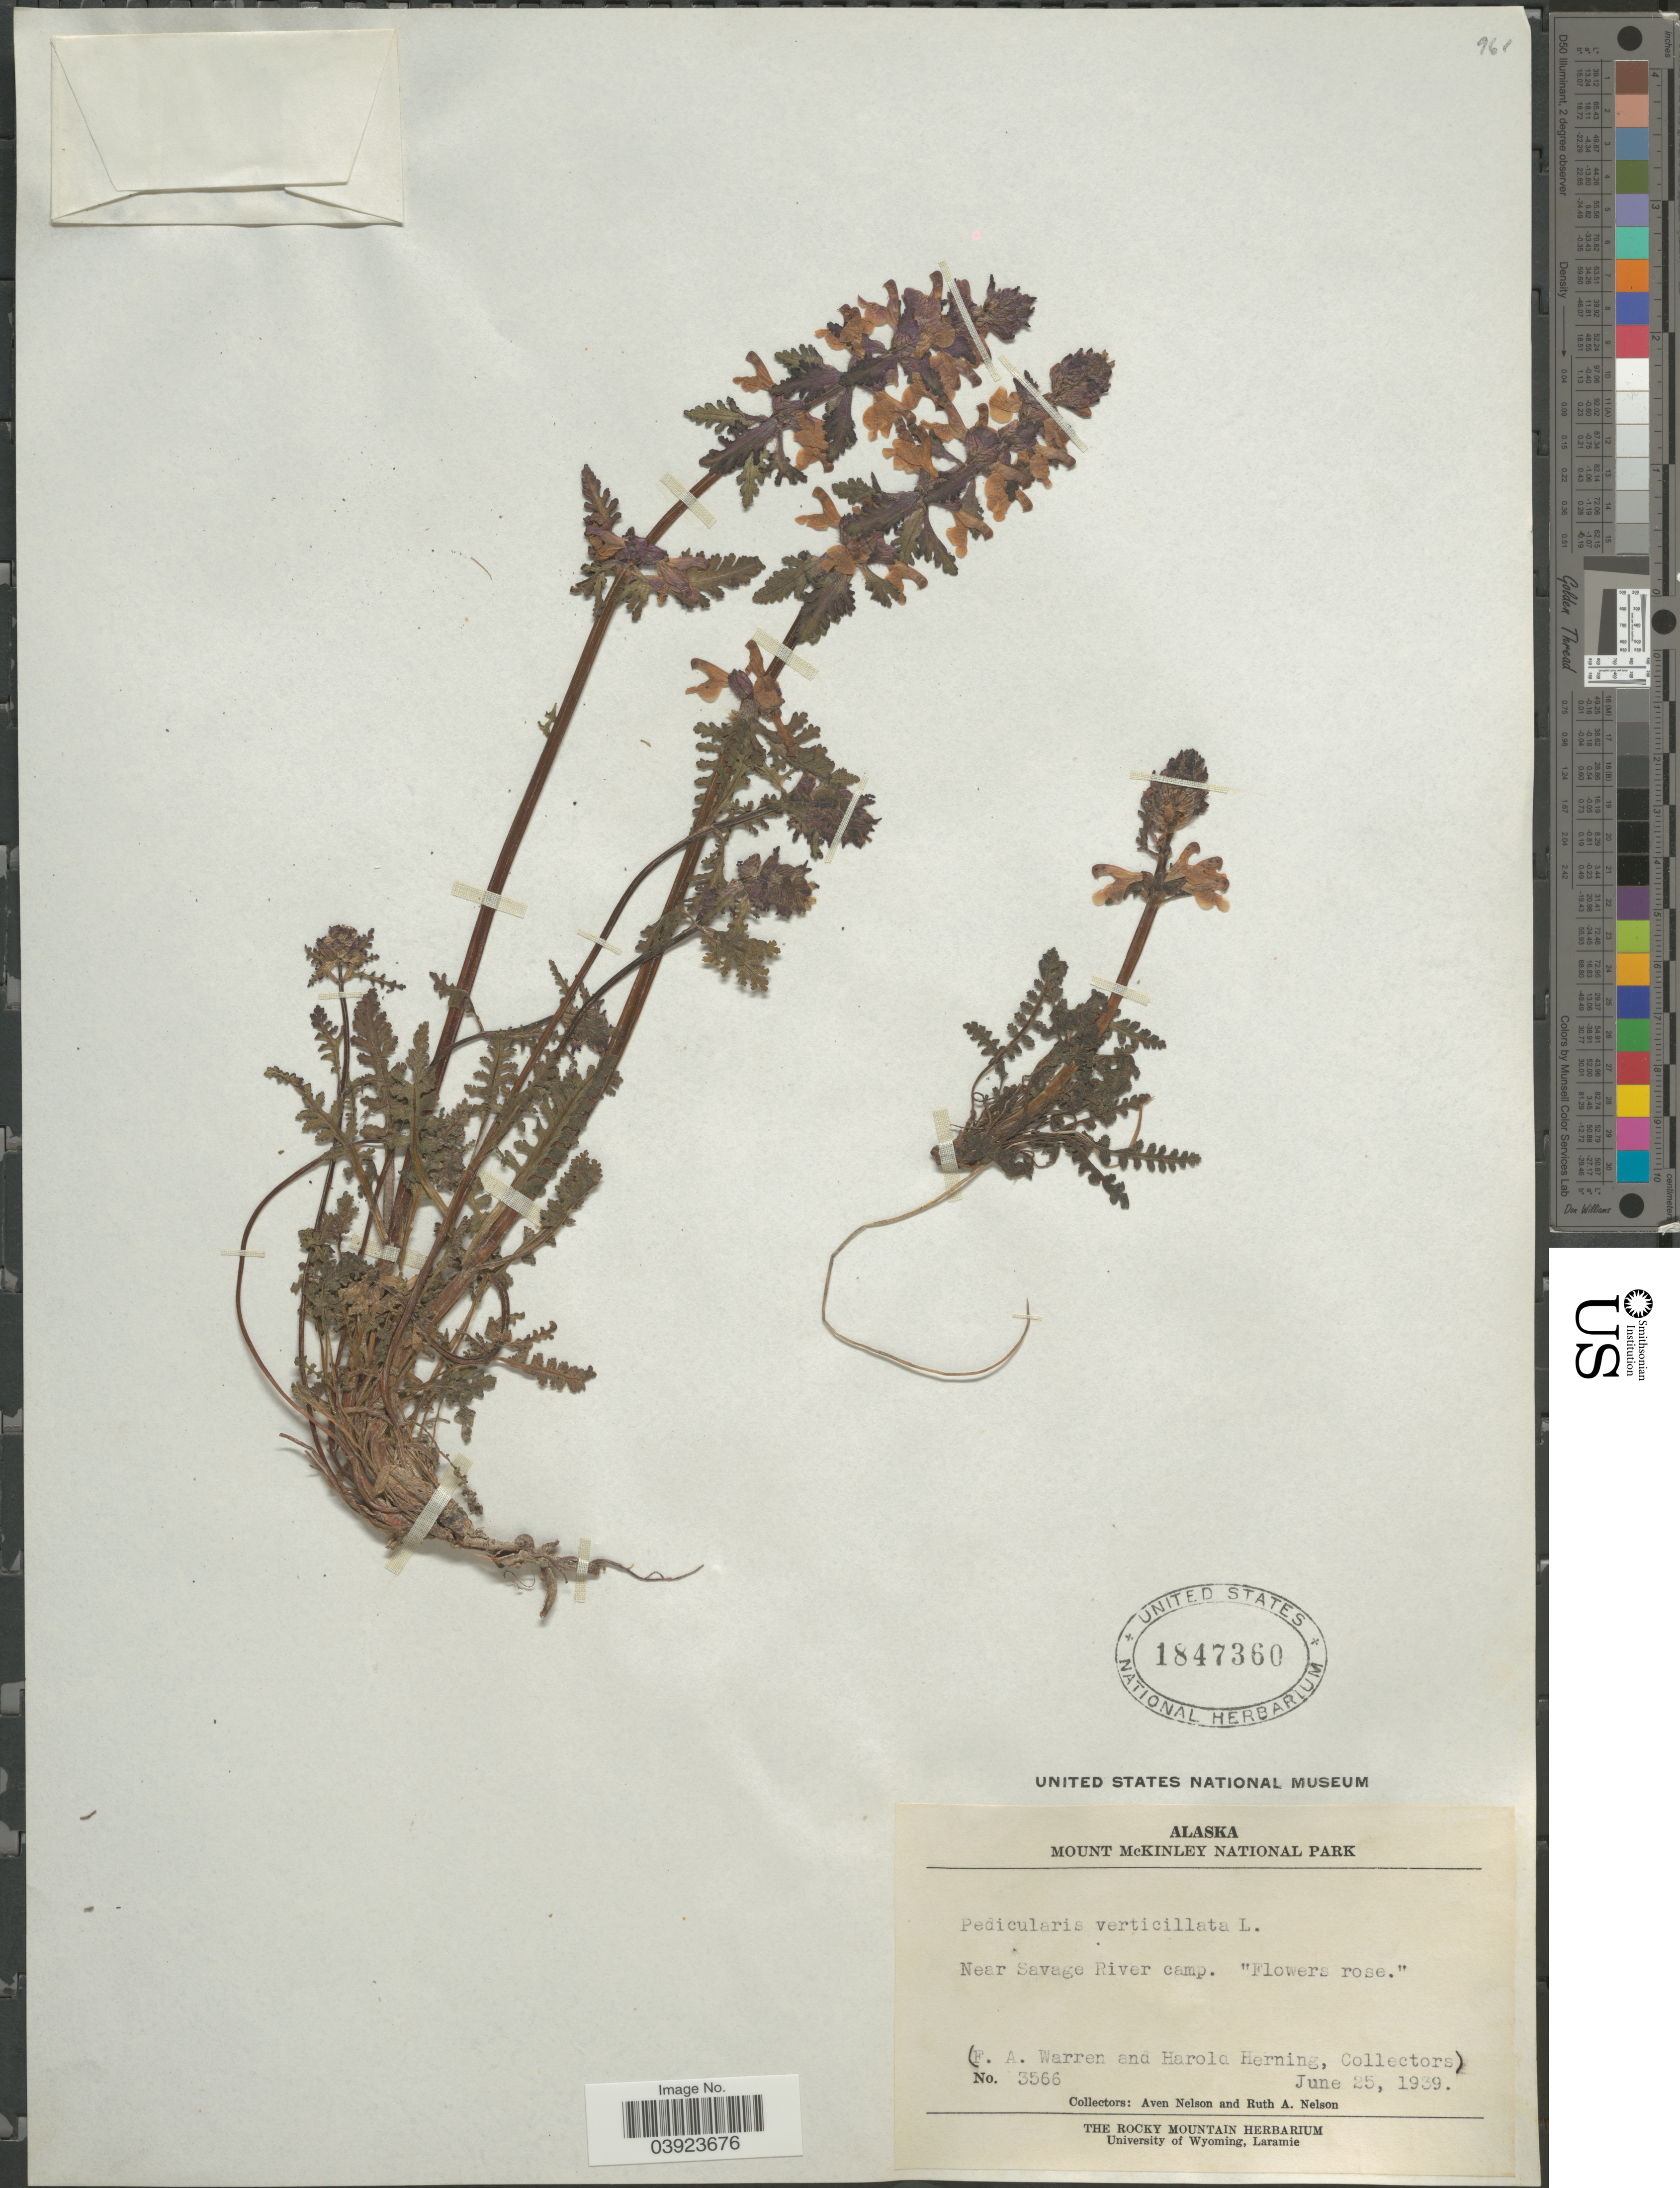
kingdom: Plantae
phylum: Tracheophyta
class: Magnoliopsida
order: Lamiales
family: Orobanchaceae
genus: Pedicularis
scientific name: Pedicularis verticillata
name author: L.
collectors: A. Nelson, R. A. Nelson, F. Warren & H. Herning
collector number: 3566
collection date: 1939-06-25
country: United States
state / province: Alaska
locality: Mount McKinley National Park. Near Savage River camp.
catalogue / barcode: US 1847360